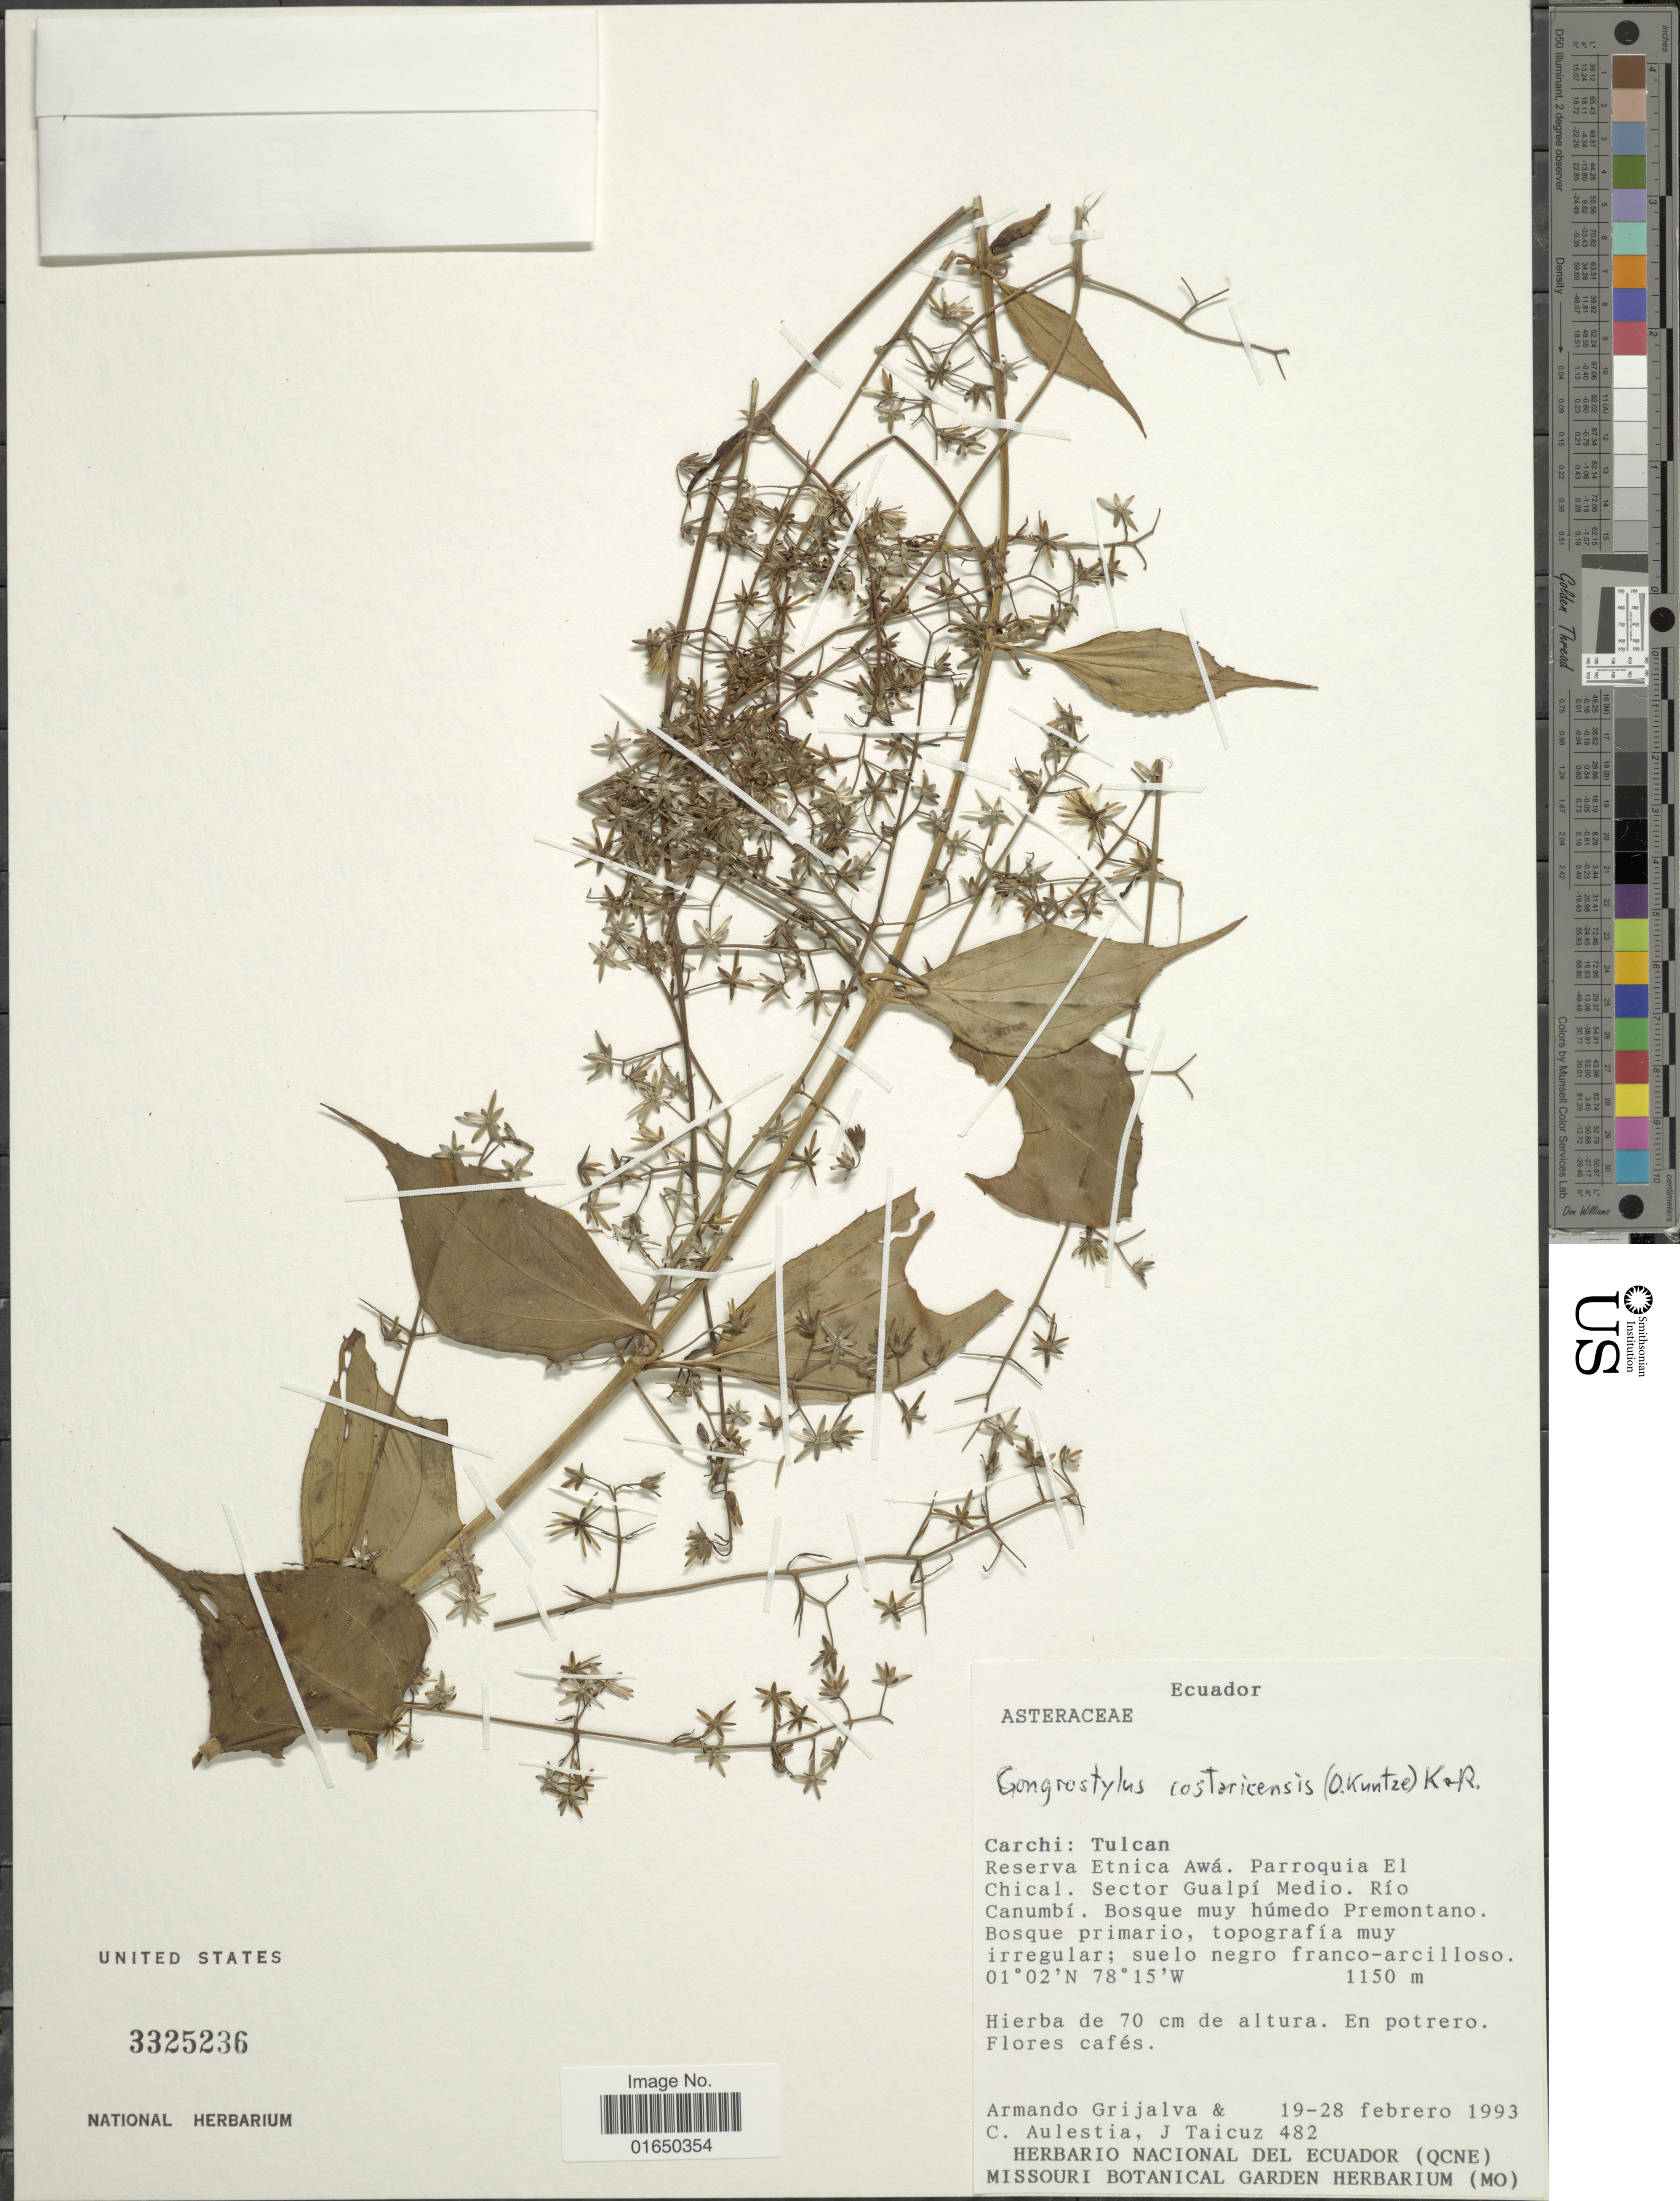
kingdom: Plantae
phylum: Tracheophyta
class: Magnoliopsida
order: Asterales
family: Asteraceae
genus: Gongrostylus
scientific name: Gongrostylus costaricensis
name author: (Kuntze) R.M. King & H. Rob.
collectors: A. Grijalva, C. Aulestia & J. Taicuz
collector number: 482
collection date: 1993-02-19/1993-02-28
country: Ecuador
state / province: Carchi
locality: Tulcan, Reserva Etnica Awa. Parroquia El Chical. Sector Gualpi Medio, Rio Canumbi, Bosque muy humedo Premontano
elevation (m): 1150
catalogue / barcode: US 3325236